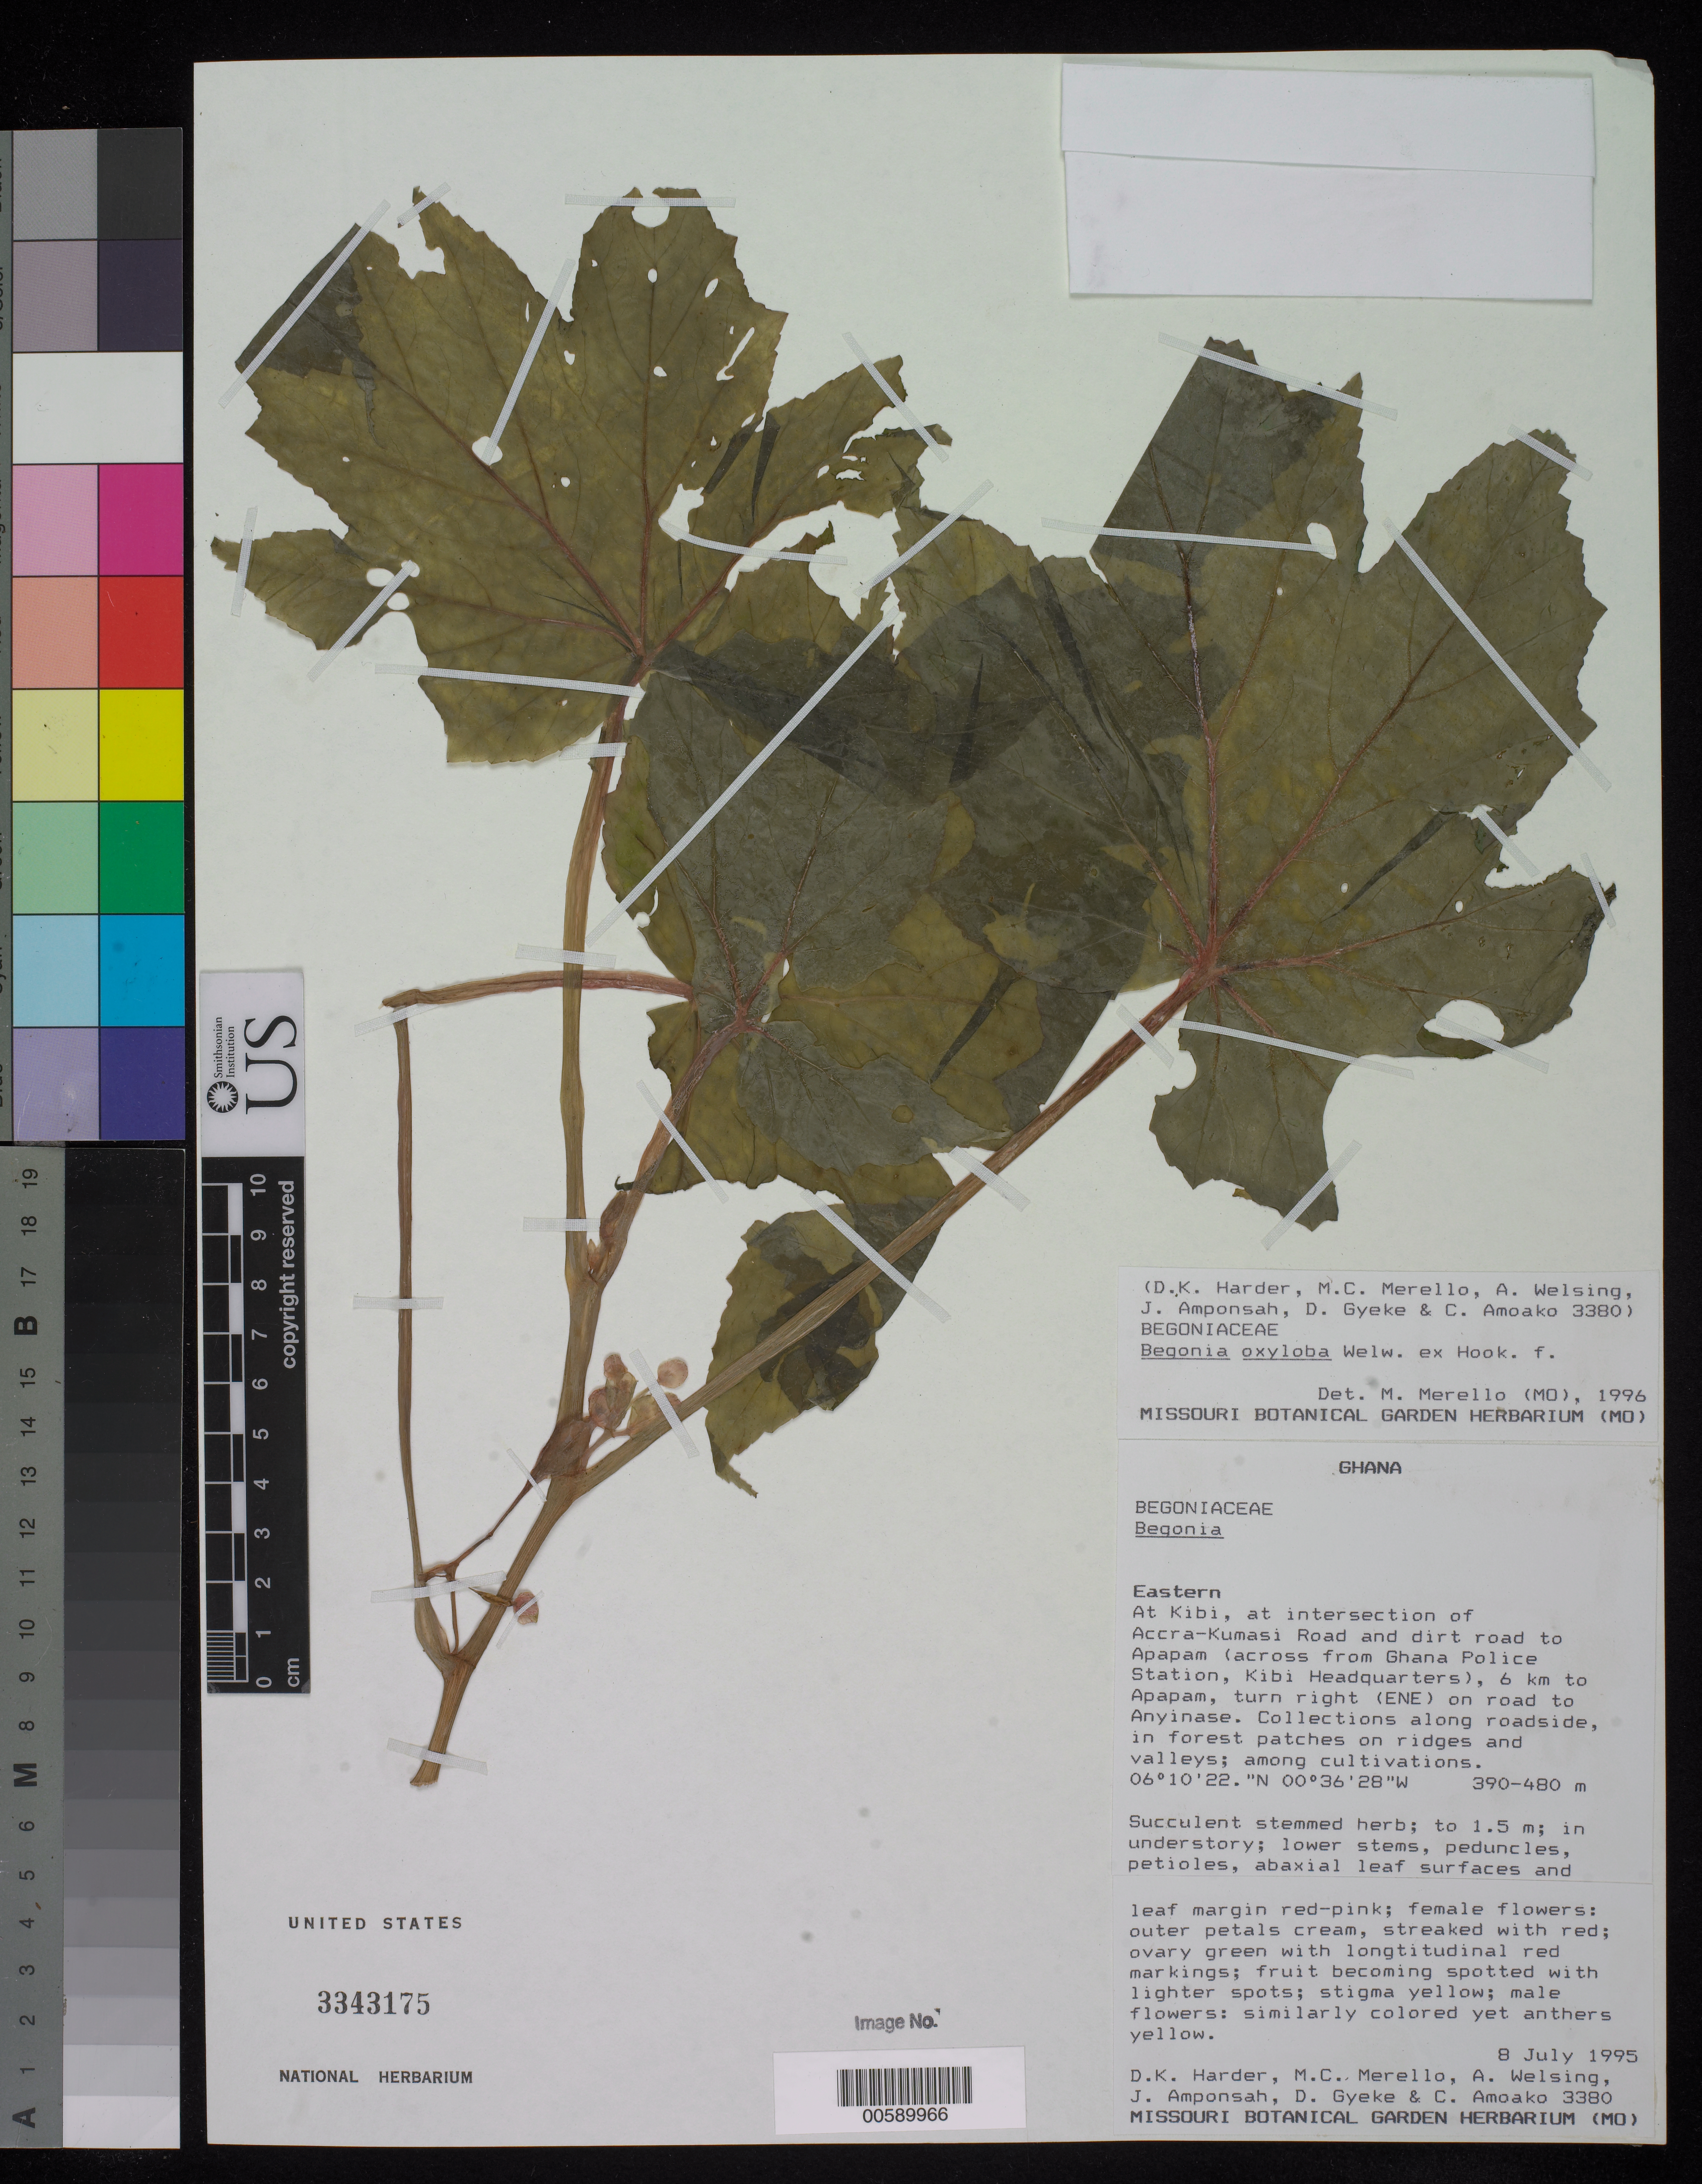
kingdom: Plantae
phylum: Tracheophyta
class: Magnoliopsida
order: Cucurbitales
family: Begoniaceae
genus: Begonia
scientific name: Begonia oxyloba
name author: Welw. ex Hook. f.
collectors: D. Harder, M. Merello, A. Welsing, J. Amponsa, D. Gyeke & C. Amoako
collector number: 3380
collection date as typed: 08 Jul 1995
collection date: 1995-07-08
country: Ghana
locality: Kibi, intersection of accra-kumasi road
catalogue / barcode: US 3343175